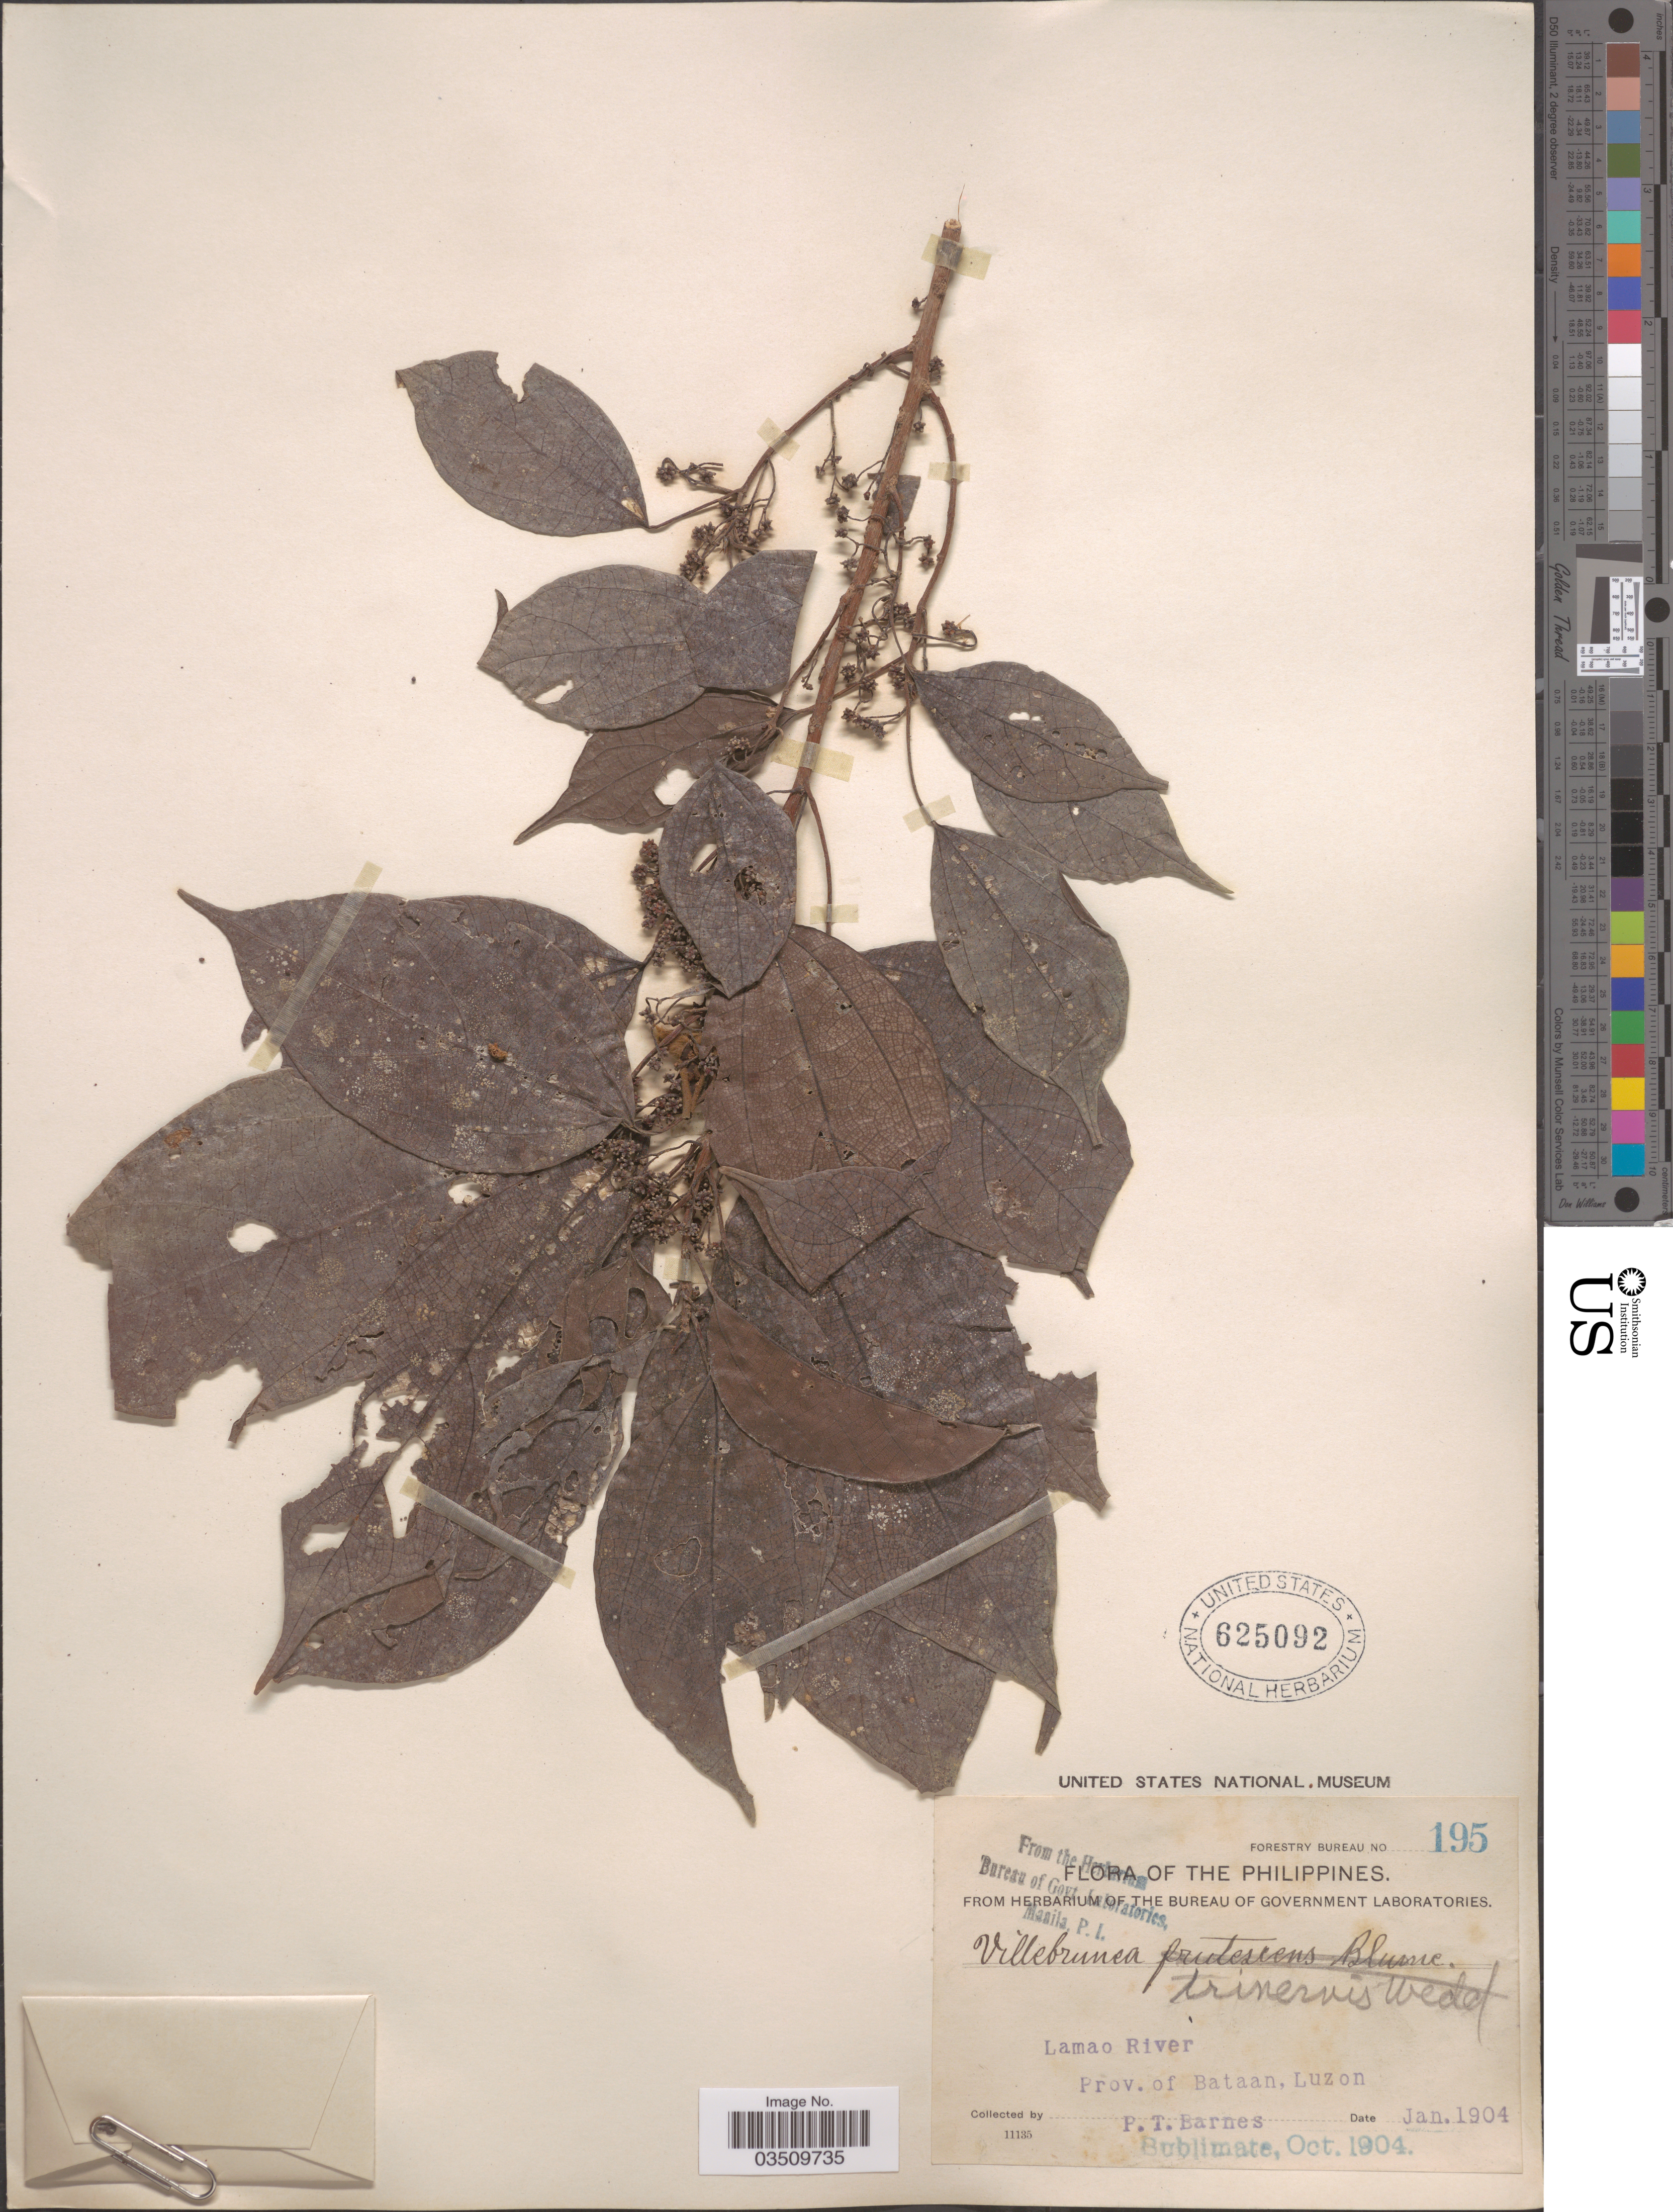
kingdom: Plantae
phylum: Tracheophyta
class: Magnoliopsida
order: Rosales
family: Urticaceae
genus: Oreocnide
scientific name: Oreocnide trinervis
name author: (Wedd.) Miq.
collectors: P. Barnes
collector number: Forestry Bureau 195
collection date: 1904-01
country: Philippines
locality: Lamao River. Prov. of Bataan, Luzon.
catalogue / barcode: US 625092